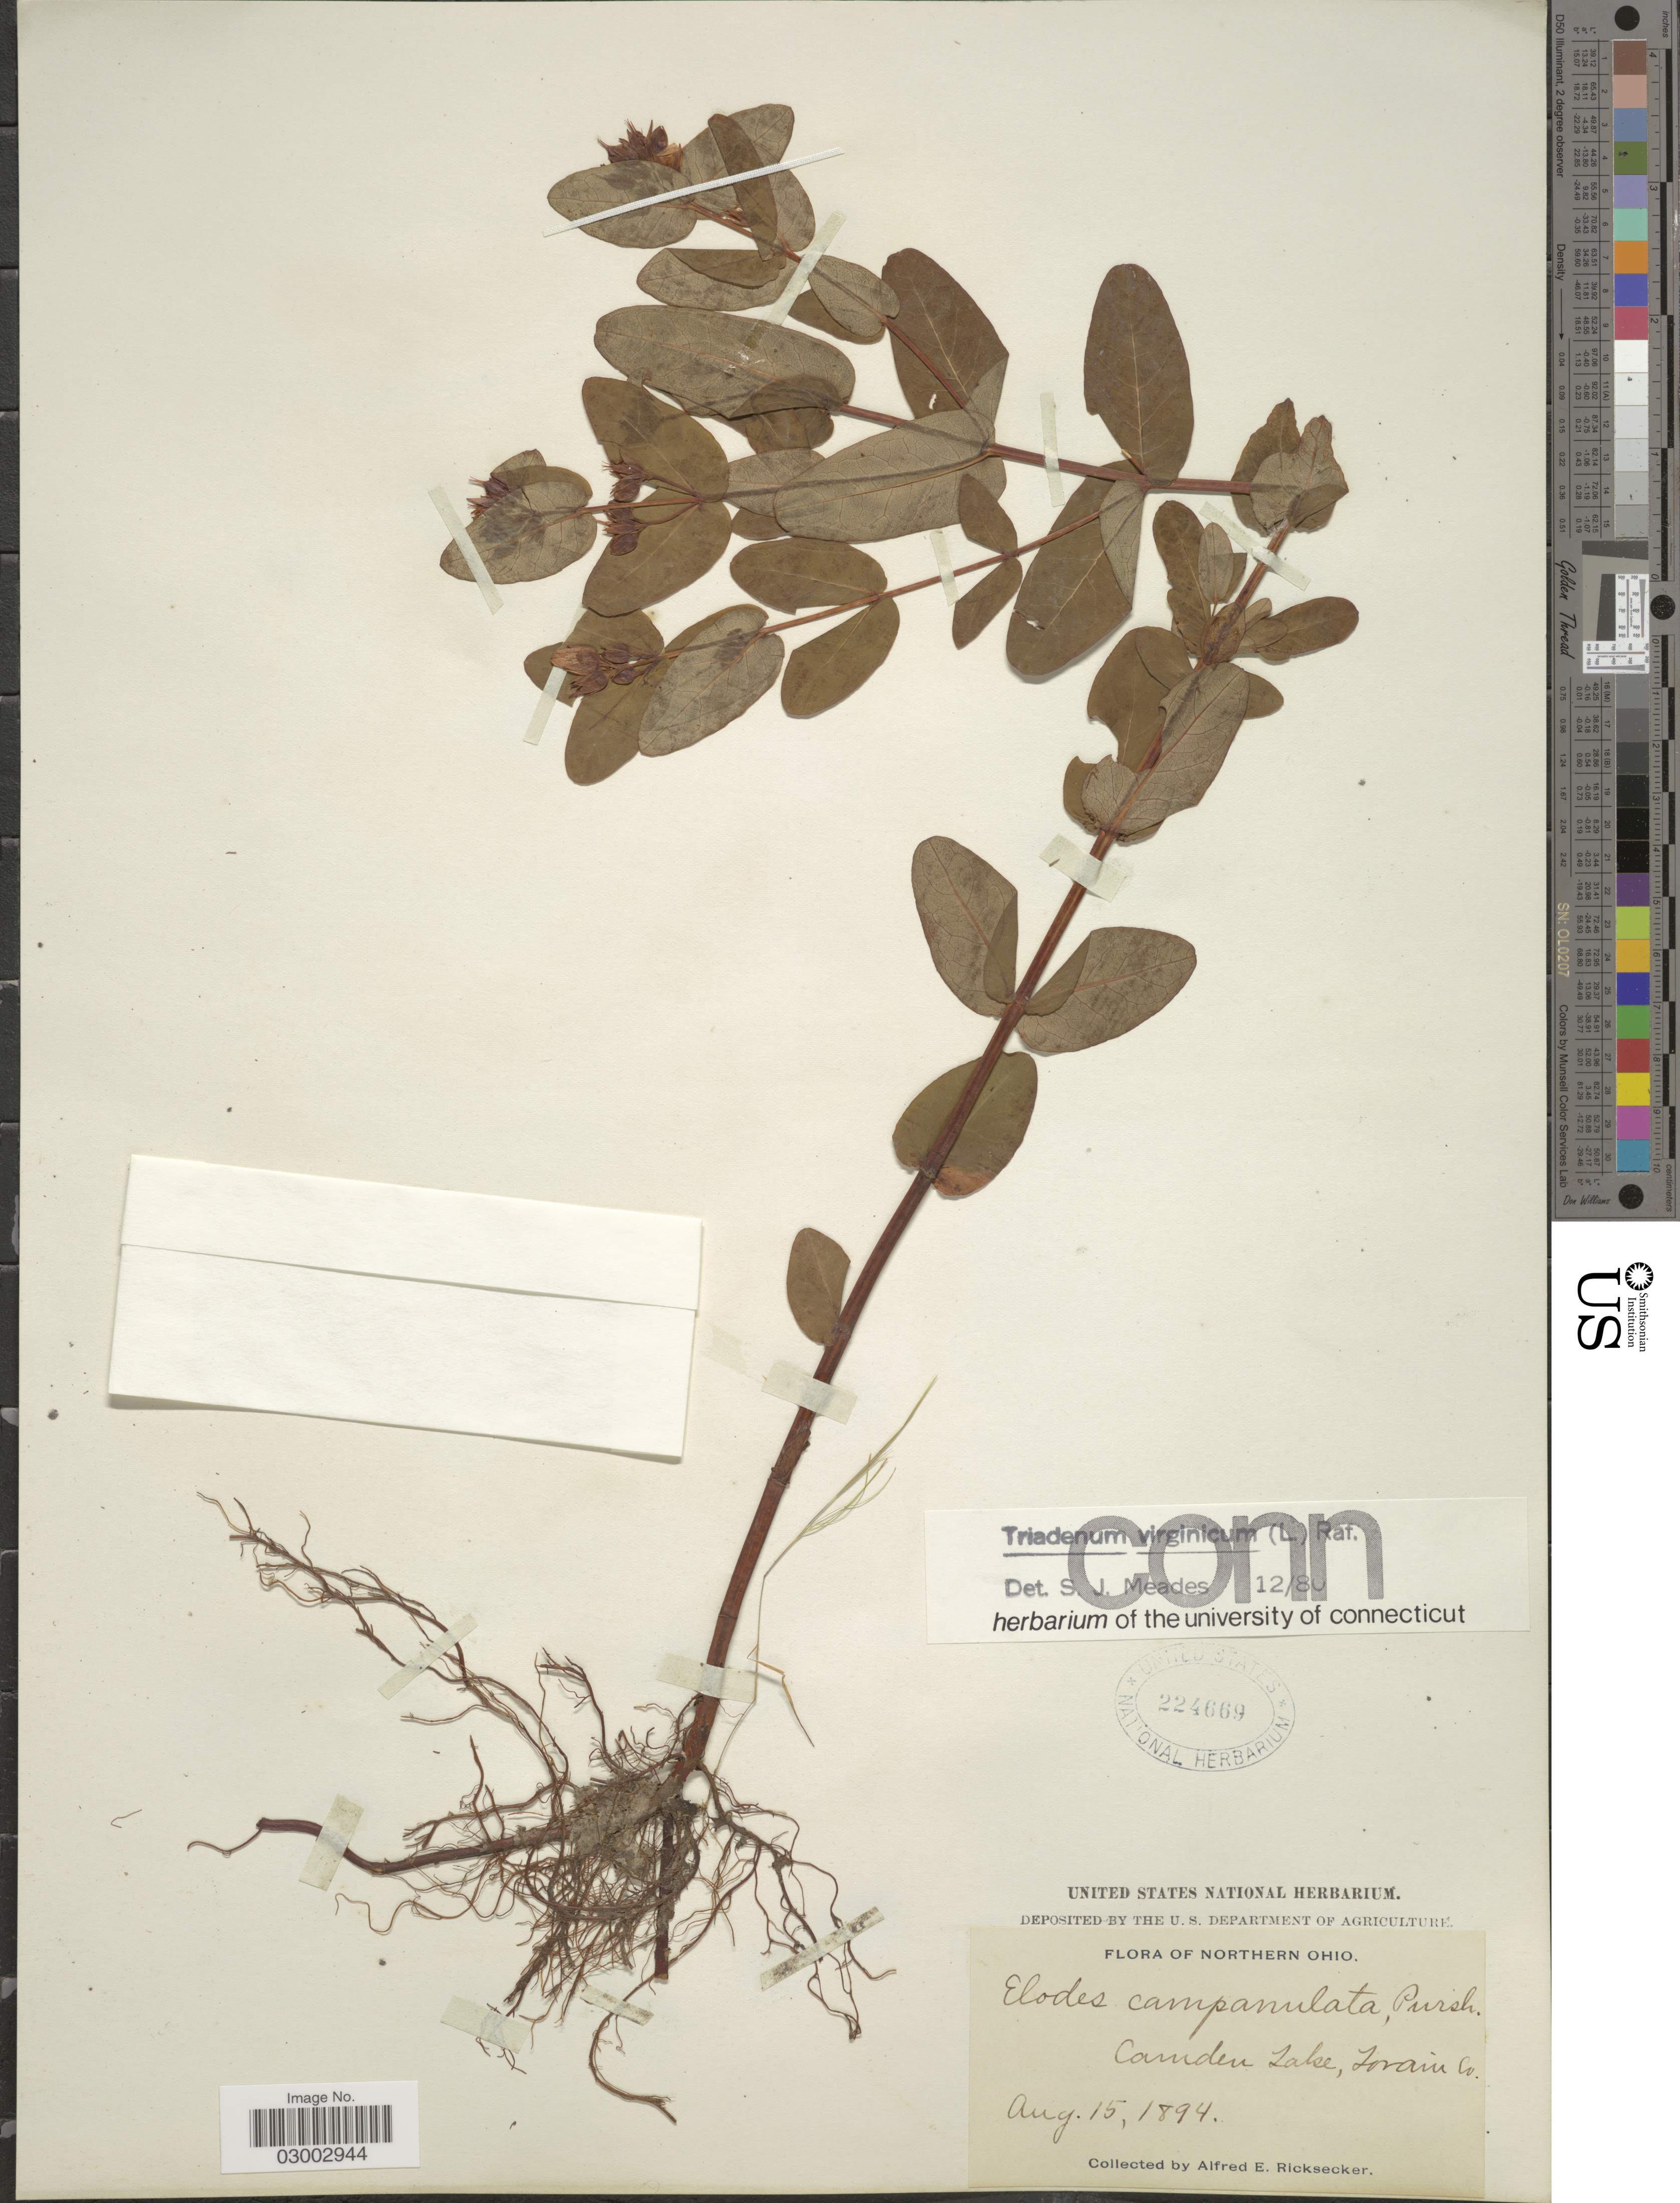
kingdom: Plantae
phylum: Tracheophyta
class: Magnoliopsida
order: Malpighiales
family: Hypericaceae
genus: Hypericum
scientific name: Hypericum virginicum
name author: L.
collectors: A. E. Ricksecker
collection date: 1894-08-15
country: United States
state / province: Ohio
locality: Northern Ohio. Camden Lake, Lorain Co.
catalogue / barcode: US 224669